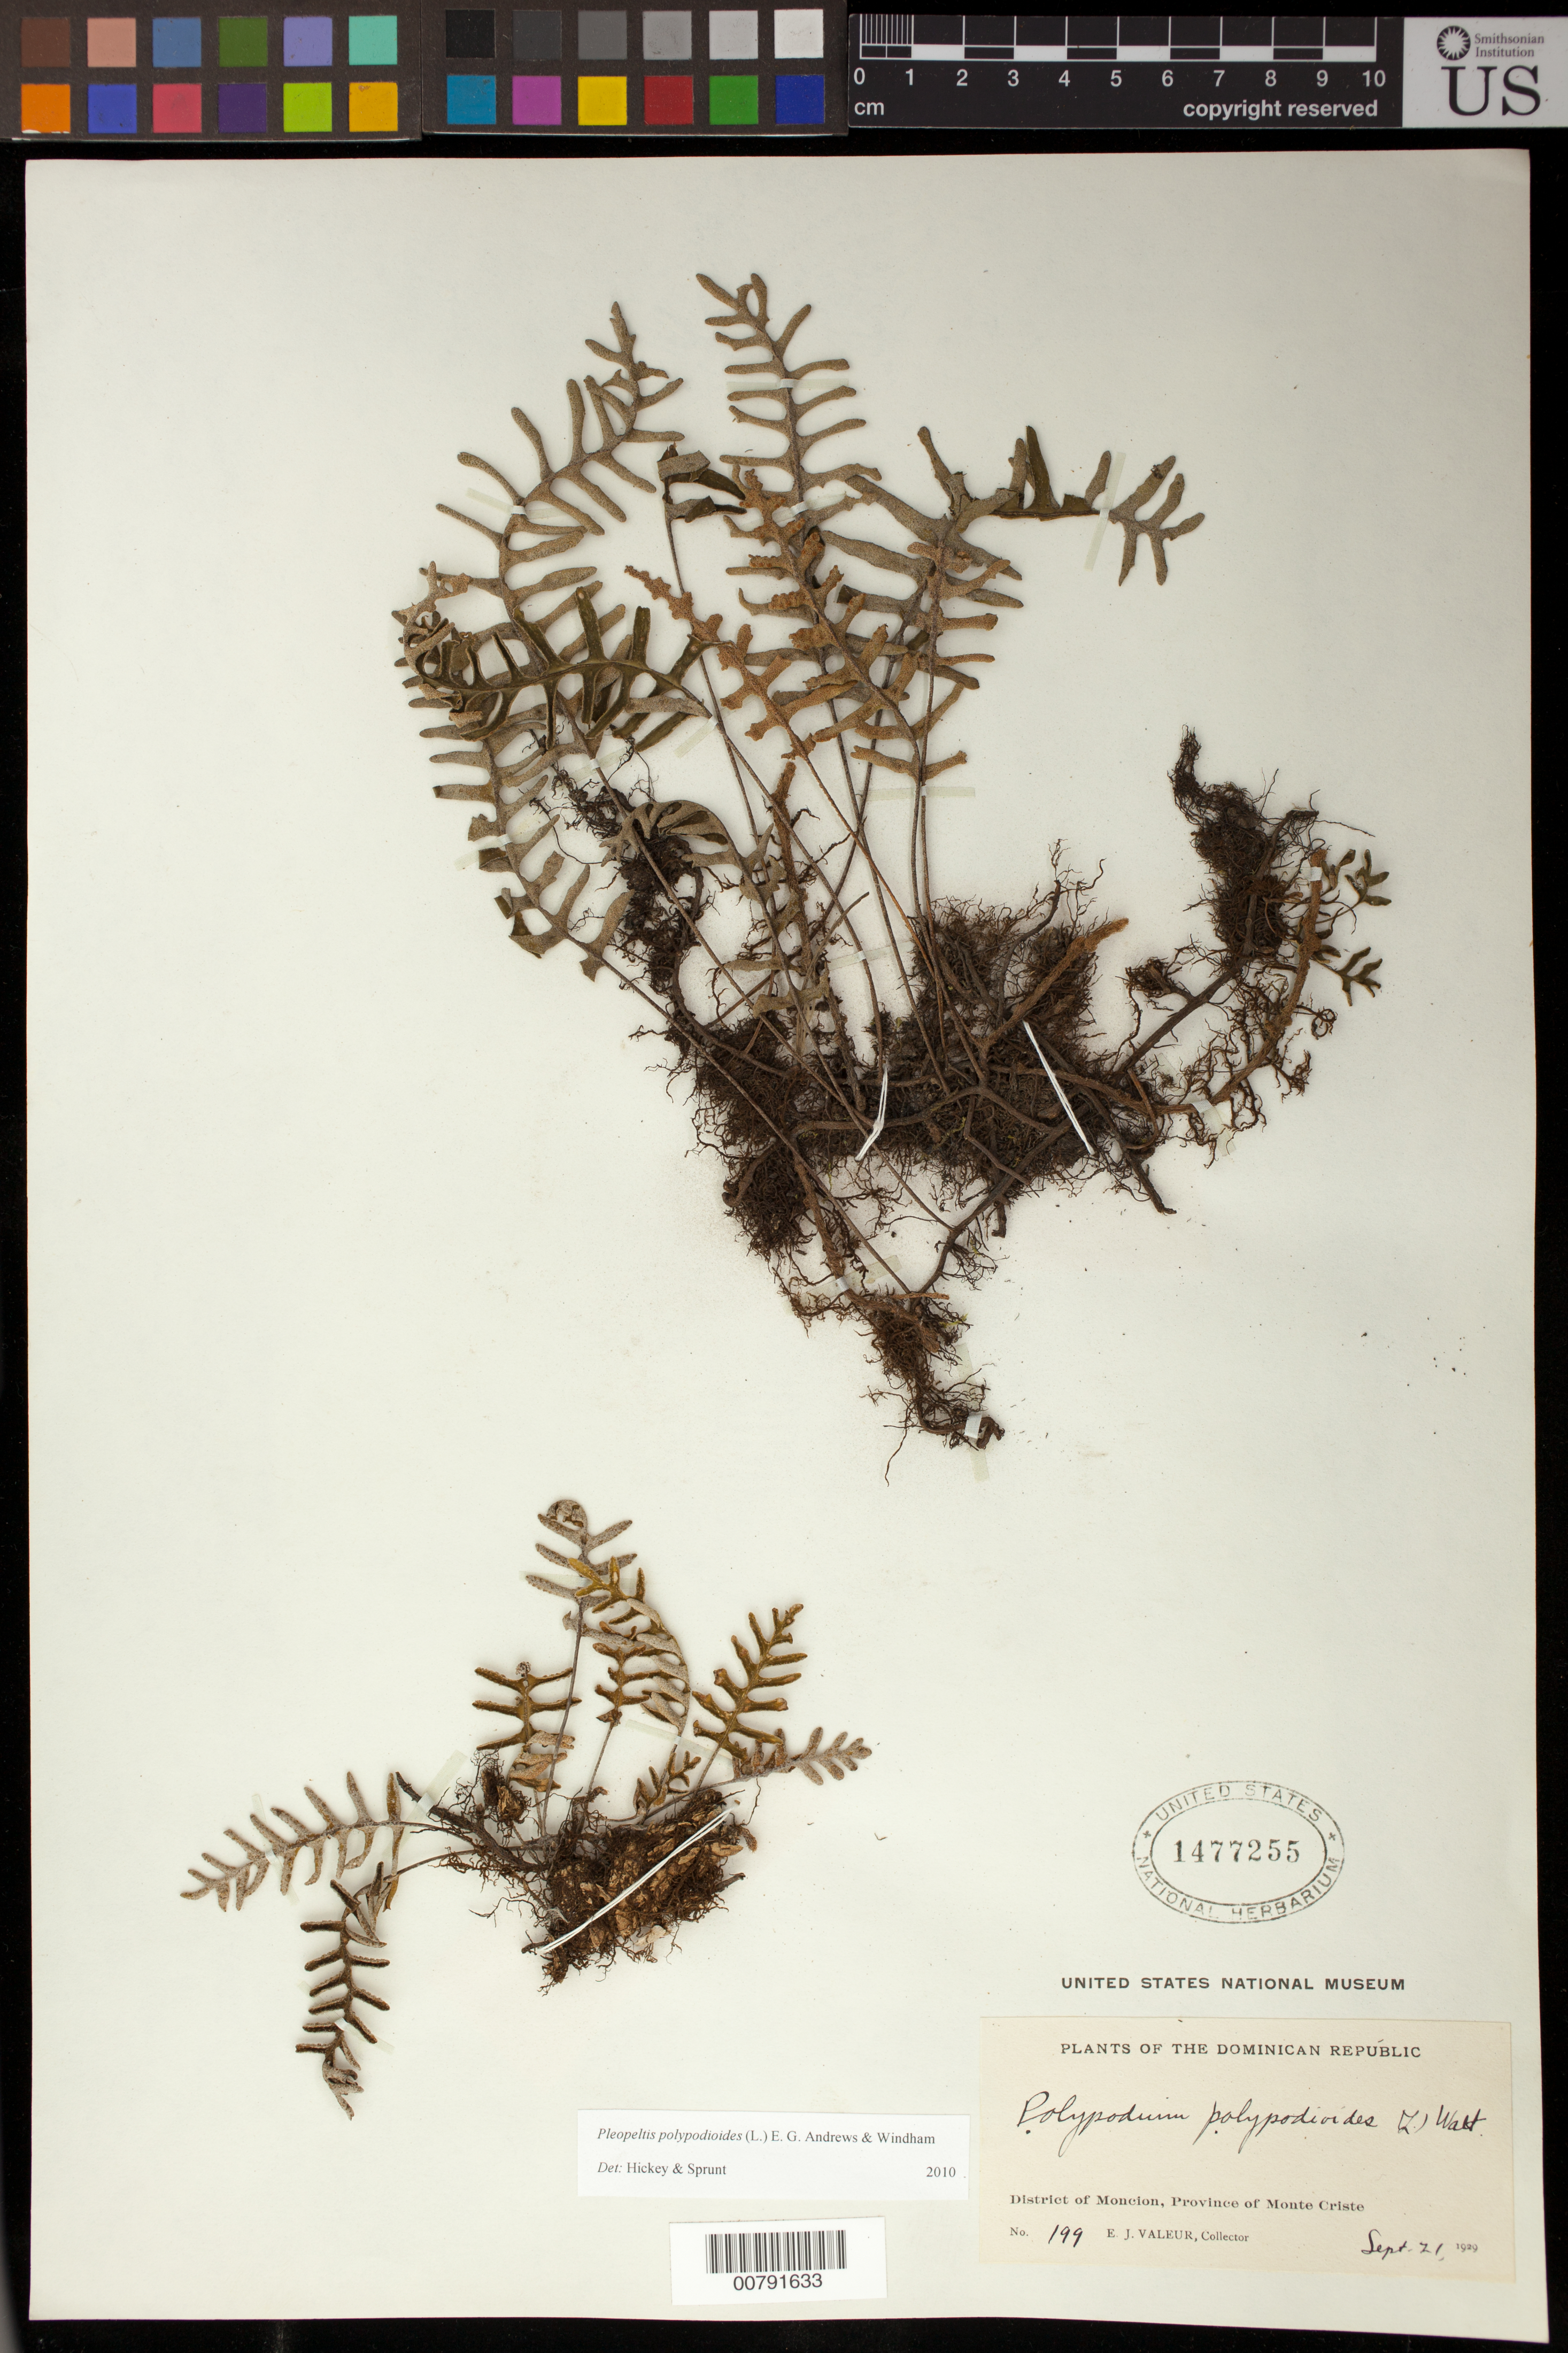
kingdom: Plantae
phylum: Tracheophyta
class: Polypodiopsida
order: Polypodiales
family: Polypodiaceae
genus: Pleopeltis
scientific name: Pleopeltis polypodioides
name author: (L.) E.G. Andrews & Windham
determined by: Hickey, R. J.; Sprunt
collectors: E. Valeur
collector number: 199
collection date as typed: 21 Sep 1929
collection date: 1929-09-21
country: Dominican Republic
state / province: Monte Cristi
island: Hispaniola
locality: Dist. Moncion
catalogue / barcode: US 1477255